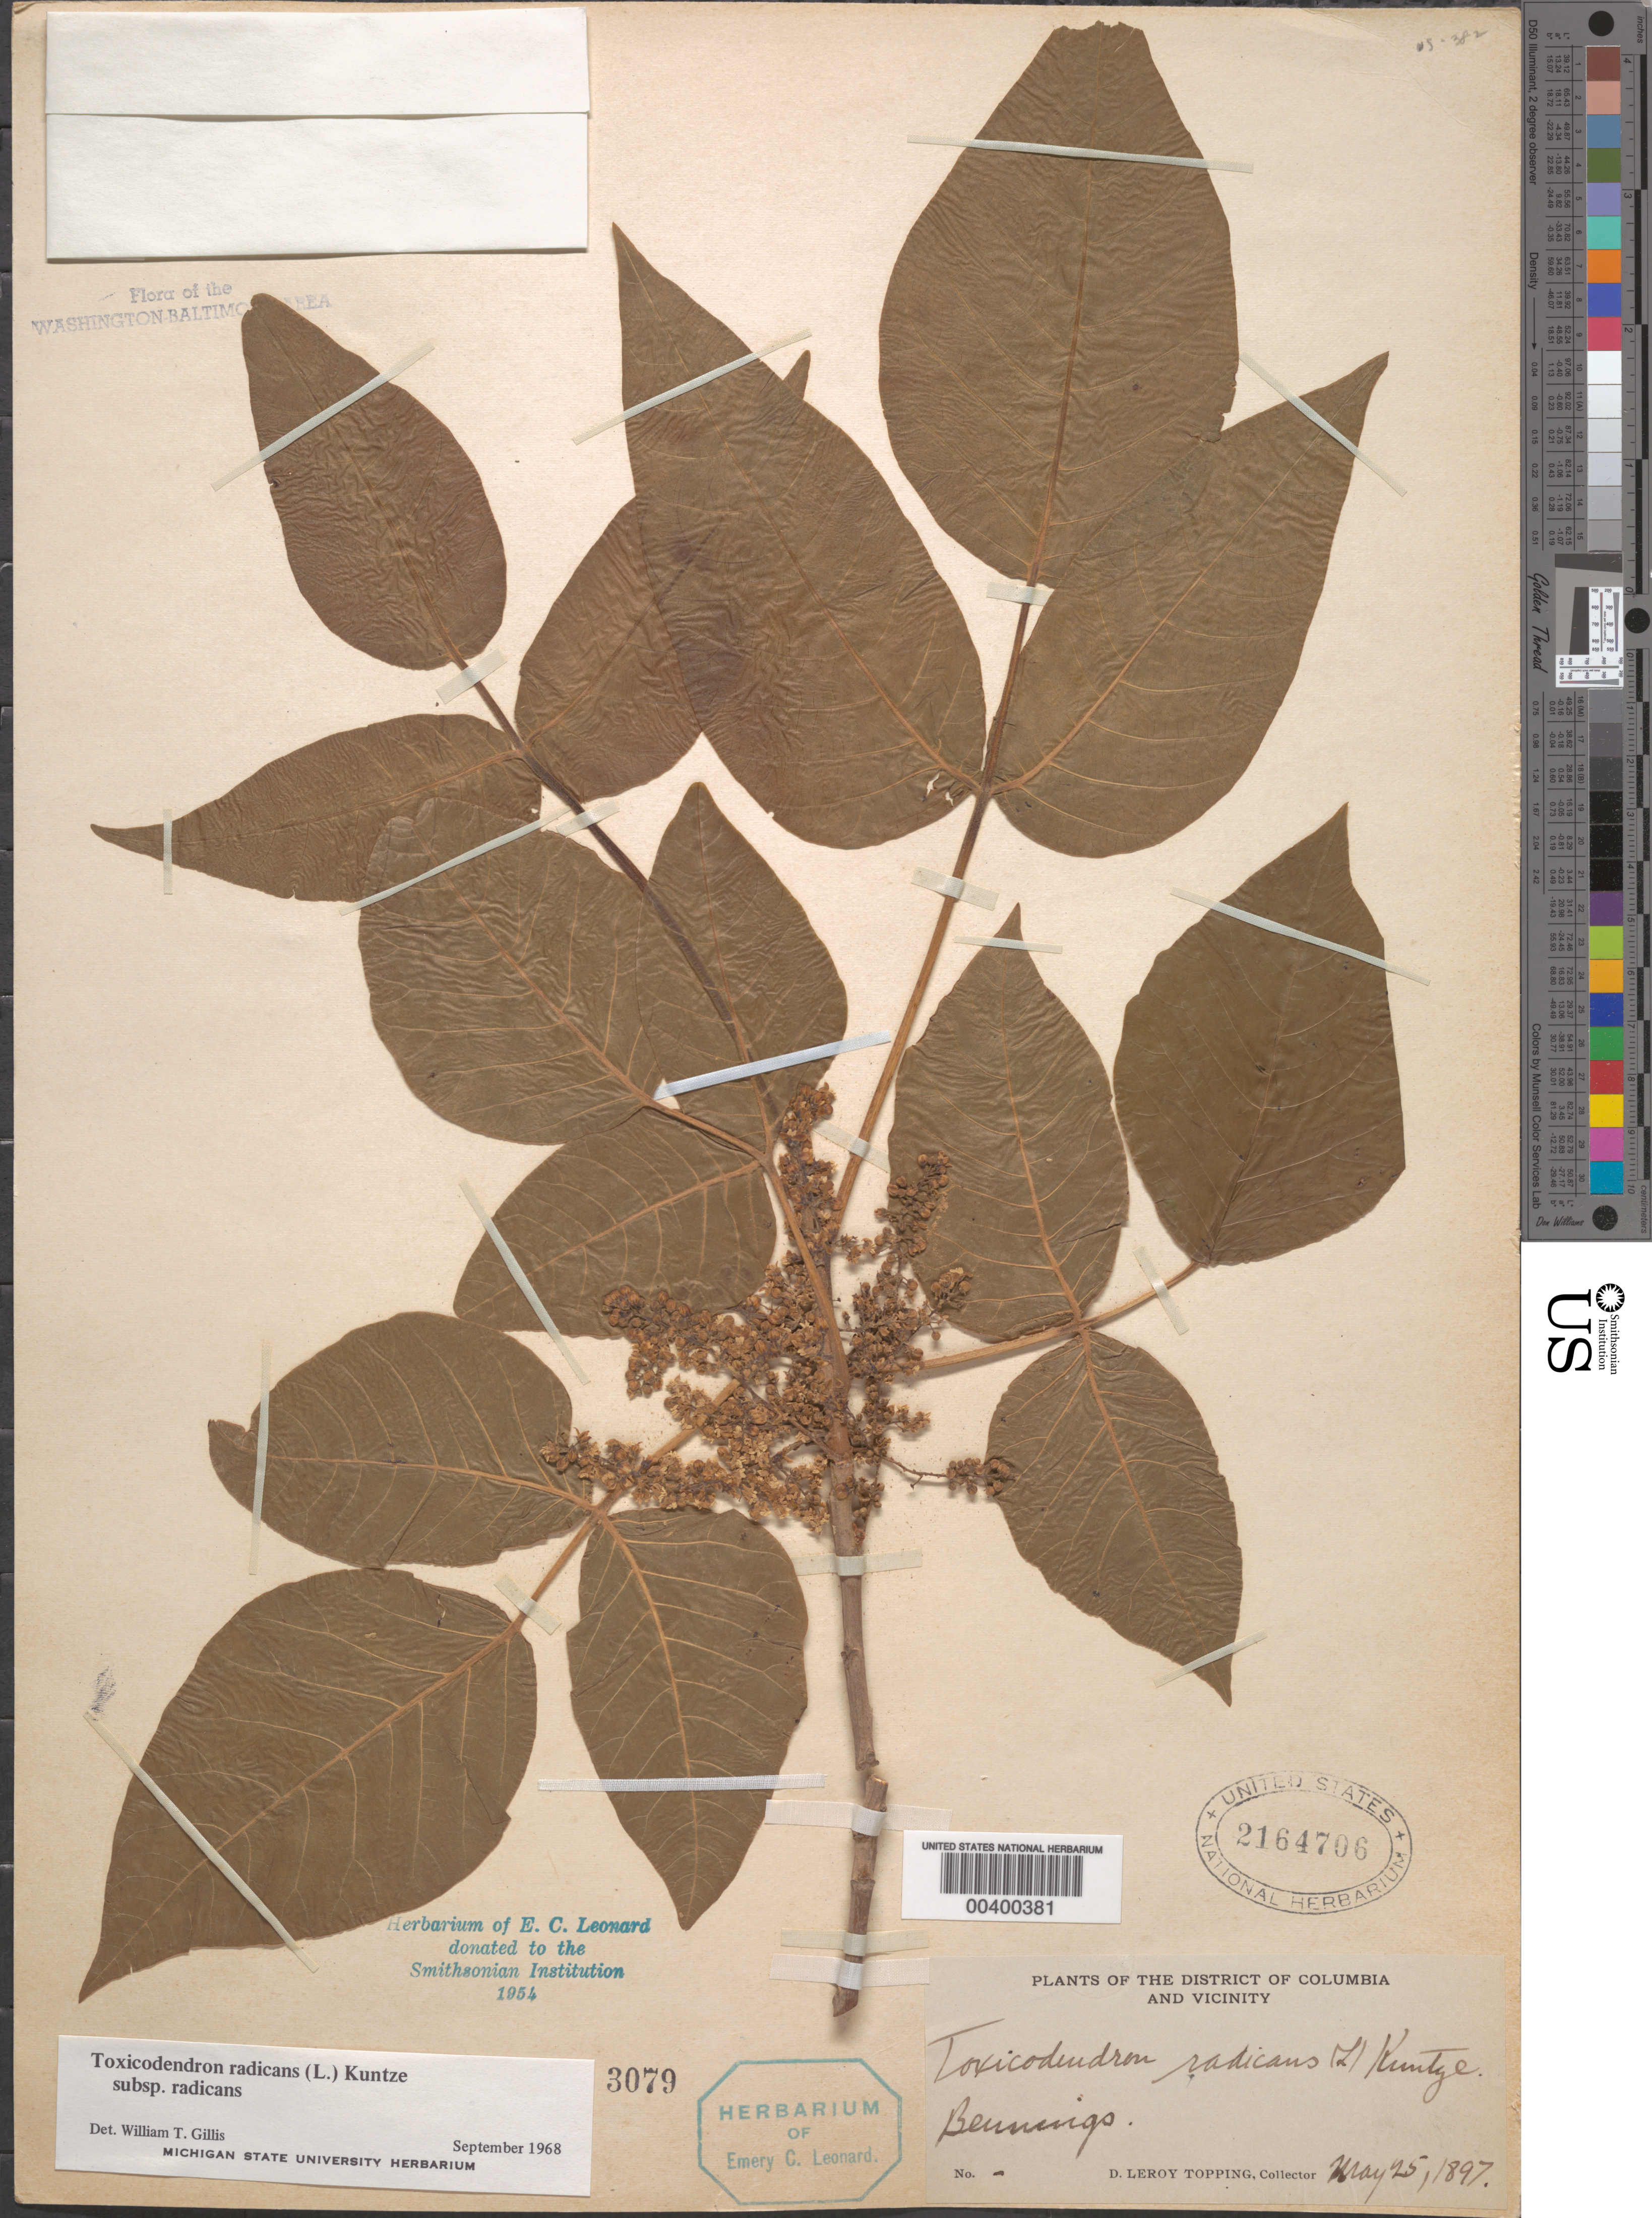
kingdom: Plantae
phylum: Tracheophyta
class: Magnoliopsida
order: Sapindales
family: Anacardiaceae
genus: Toxicodendron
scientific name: Toxicodendron radicans subsp. radicans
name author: (L.) Kuntze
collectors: D. L. Topping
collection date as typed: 25 May 1897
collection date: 1897-05-25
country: United States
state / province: District of Columbia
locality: Bennings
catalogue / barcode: US 2164706